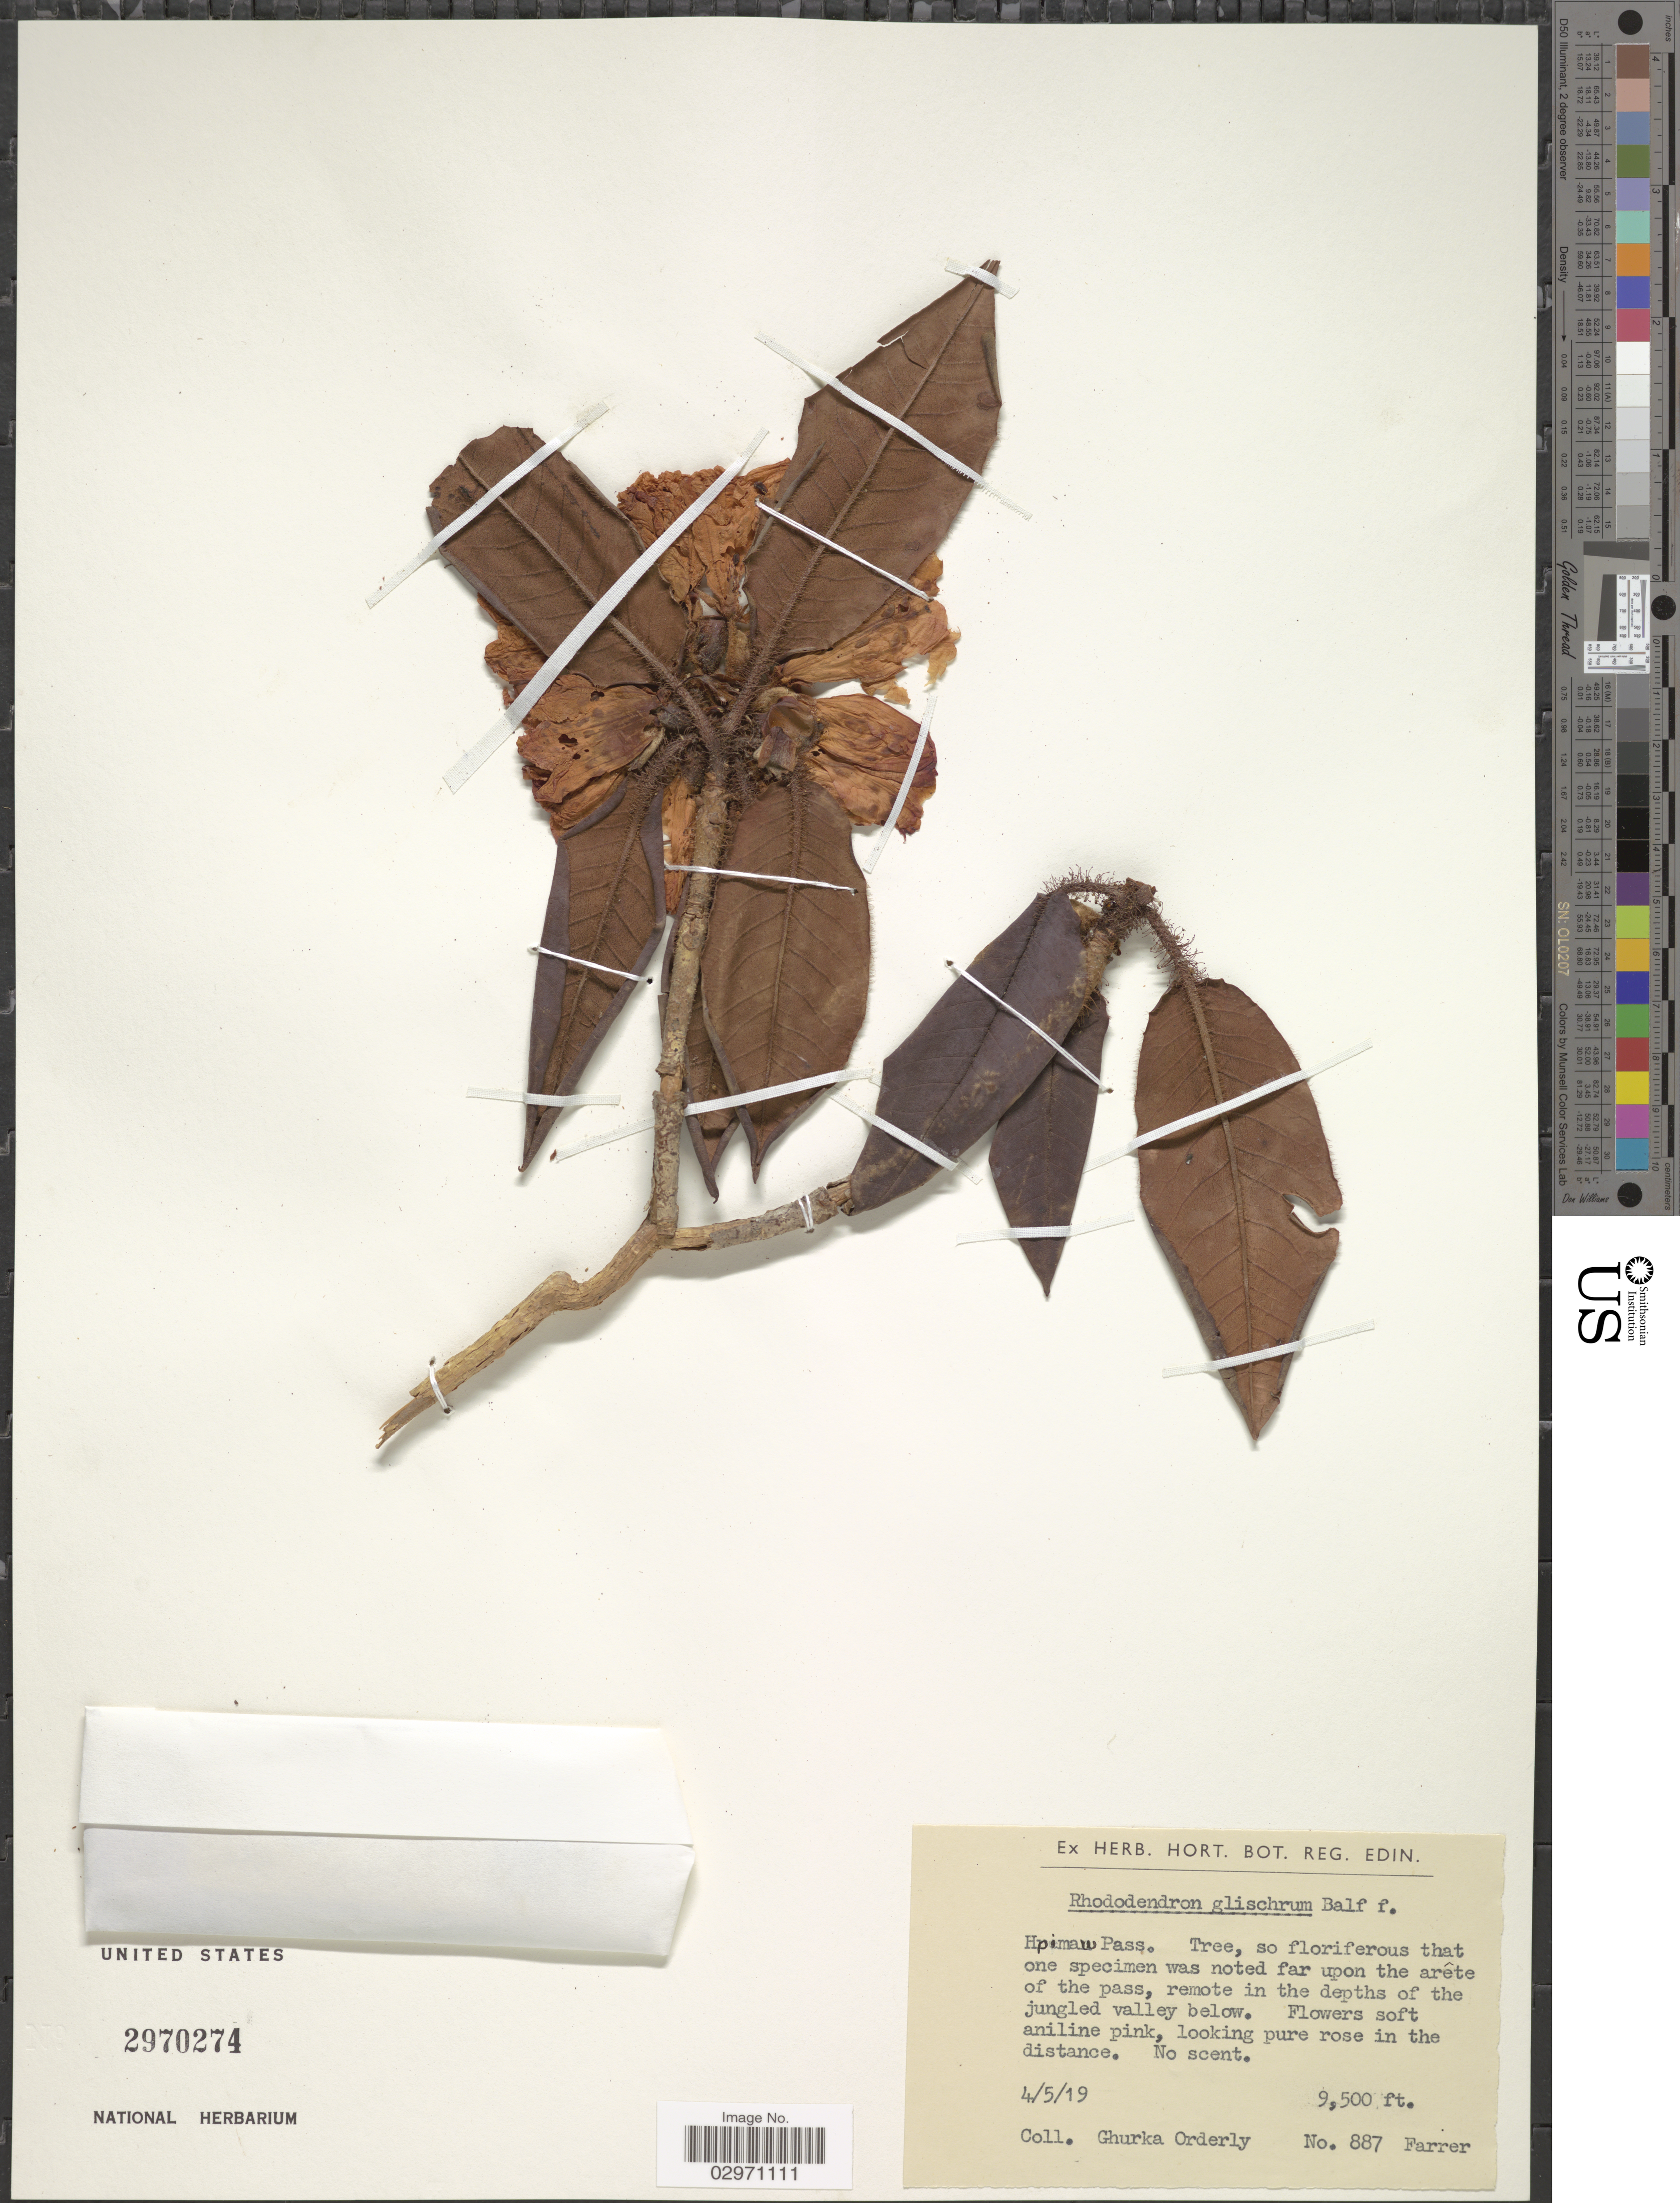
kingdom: Plantae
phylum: Tracheophyta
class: Magnoliopsida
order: Ericales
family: Ericaceae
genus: Rhododendron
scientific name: Rhododendron glischrum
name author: Balf. f. & W.W. Sm.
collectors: G. Orderly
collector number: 887 Farrer?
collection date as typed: Transcribed d/m/y: 4/5/19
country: Myanmar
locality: Hpimaw Pass.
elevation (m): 2896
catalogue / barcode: US 2970274